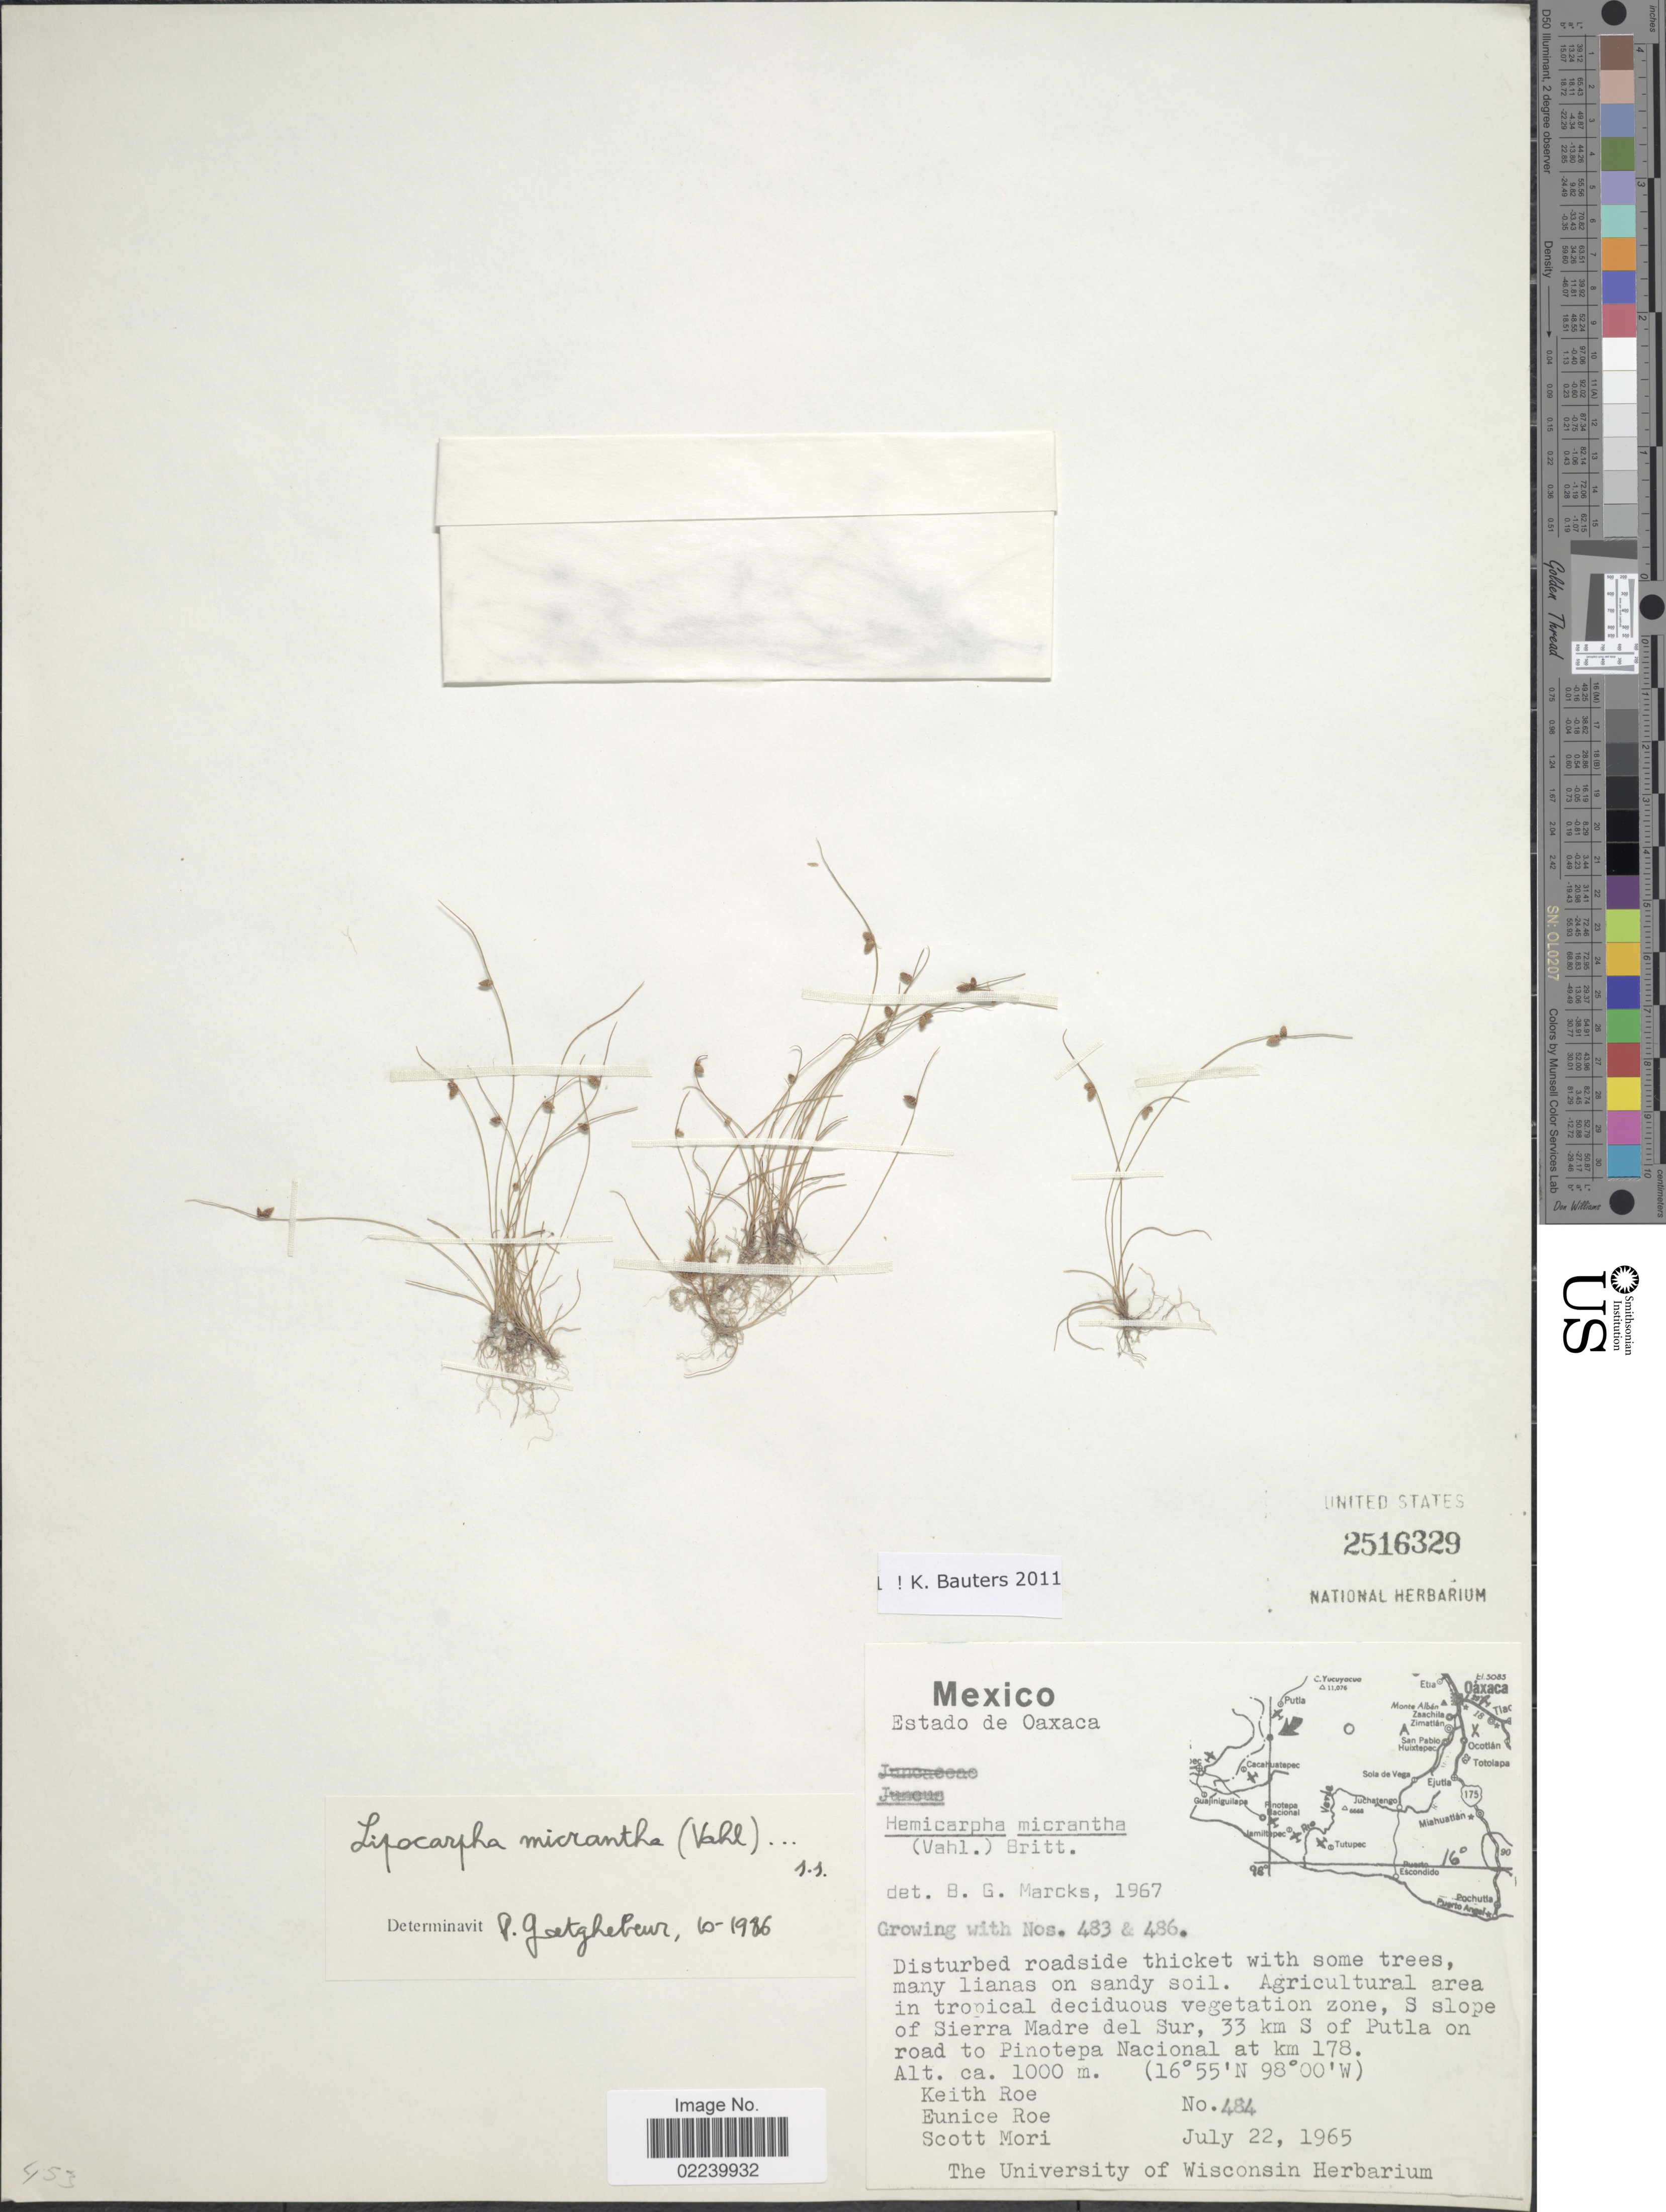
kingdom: Plantae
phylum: Tracheophyta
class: Liliopsida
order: Poales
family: Cyperaceae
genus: Cyperus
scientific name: Cyperus subsquarrosus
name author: (Muhl.) Bauters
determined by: Strong, M. T., (US), Smithsonian Institution - National Museum of Natural History (UNITED STATES)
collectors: K. E. Roe, E. Roe & S. Mori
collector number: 484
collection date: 1965-07-22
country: Mexico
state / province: Oaxaca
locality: Disturbed roadside thicket with some trees, agricultural area in tropical deciduous vegetation zone, S slope of Sierra Madre del Sur, 33 km S of Putla on road to Pinotepa Nacional at km 178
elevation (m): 1000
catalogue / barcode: US 2516329